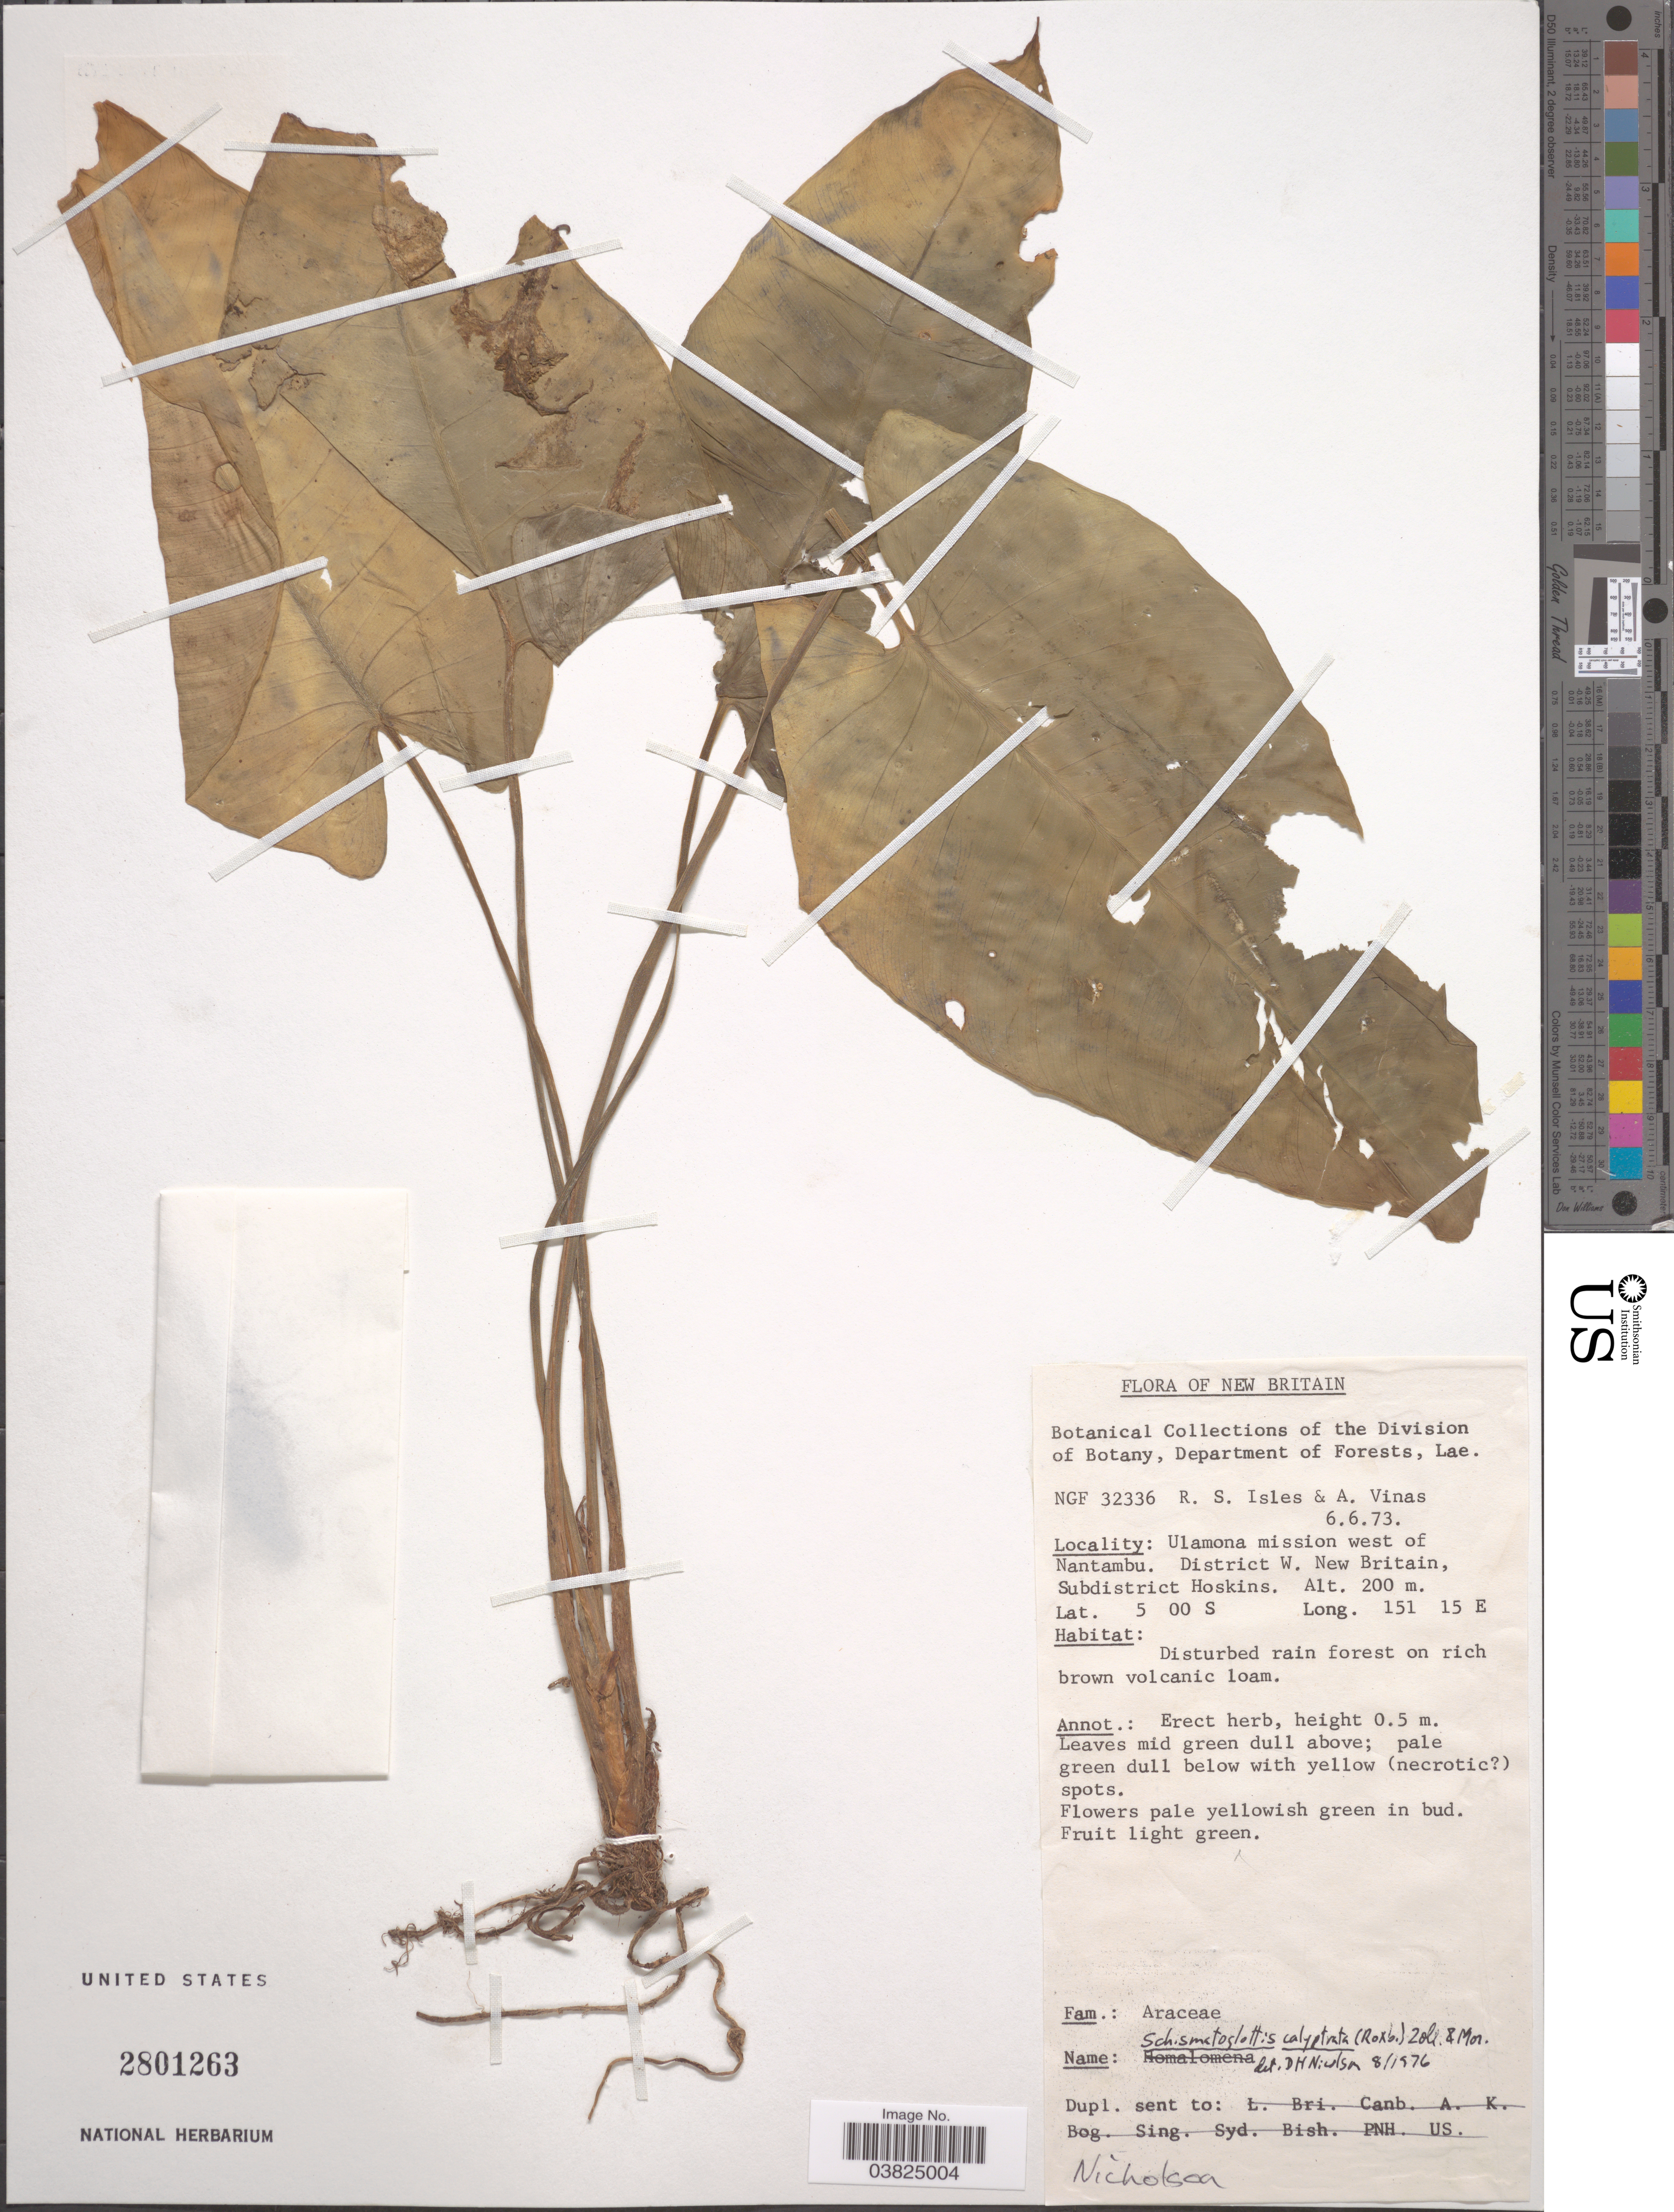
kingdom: Plantae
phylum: Tracheophyta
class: Liliopsida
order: Alismatales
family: Araceae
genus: Schismatoglottis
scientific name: Schismatoglottis calyptrata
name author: Zoll. & Moritzi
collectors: R. Isles & A. Vinas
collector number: NGF32336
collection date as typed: Transcribed d/m/y: 6/6/73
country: Papua New Guinea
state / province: West New Britain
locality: New Britain. Ulamona mission west of Nantambu. District W. New Britain, Subdistrict Hoskins.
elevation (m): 200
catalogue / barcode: US 2801263